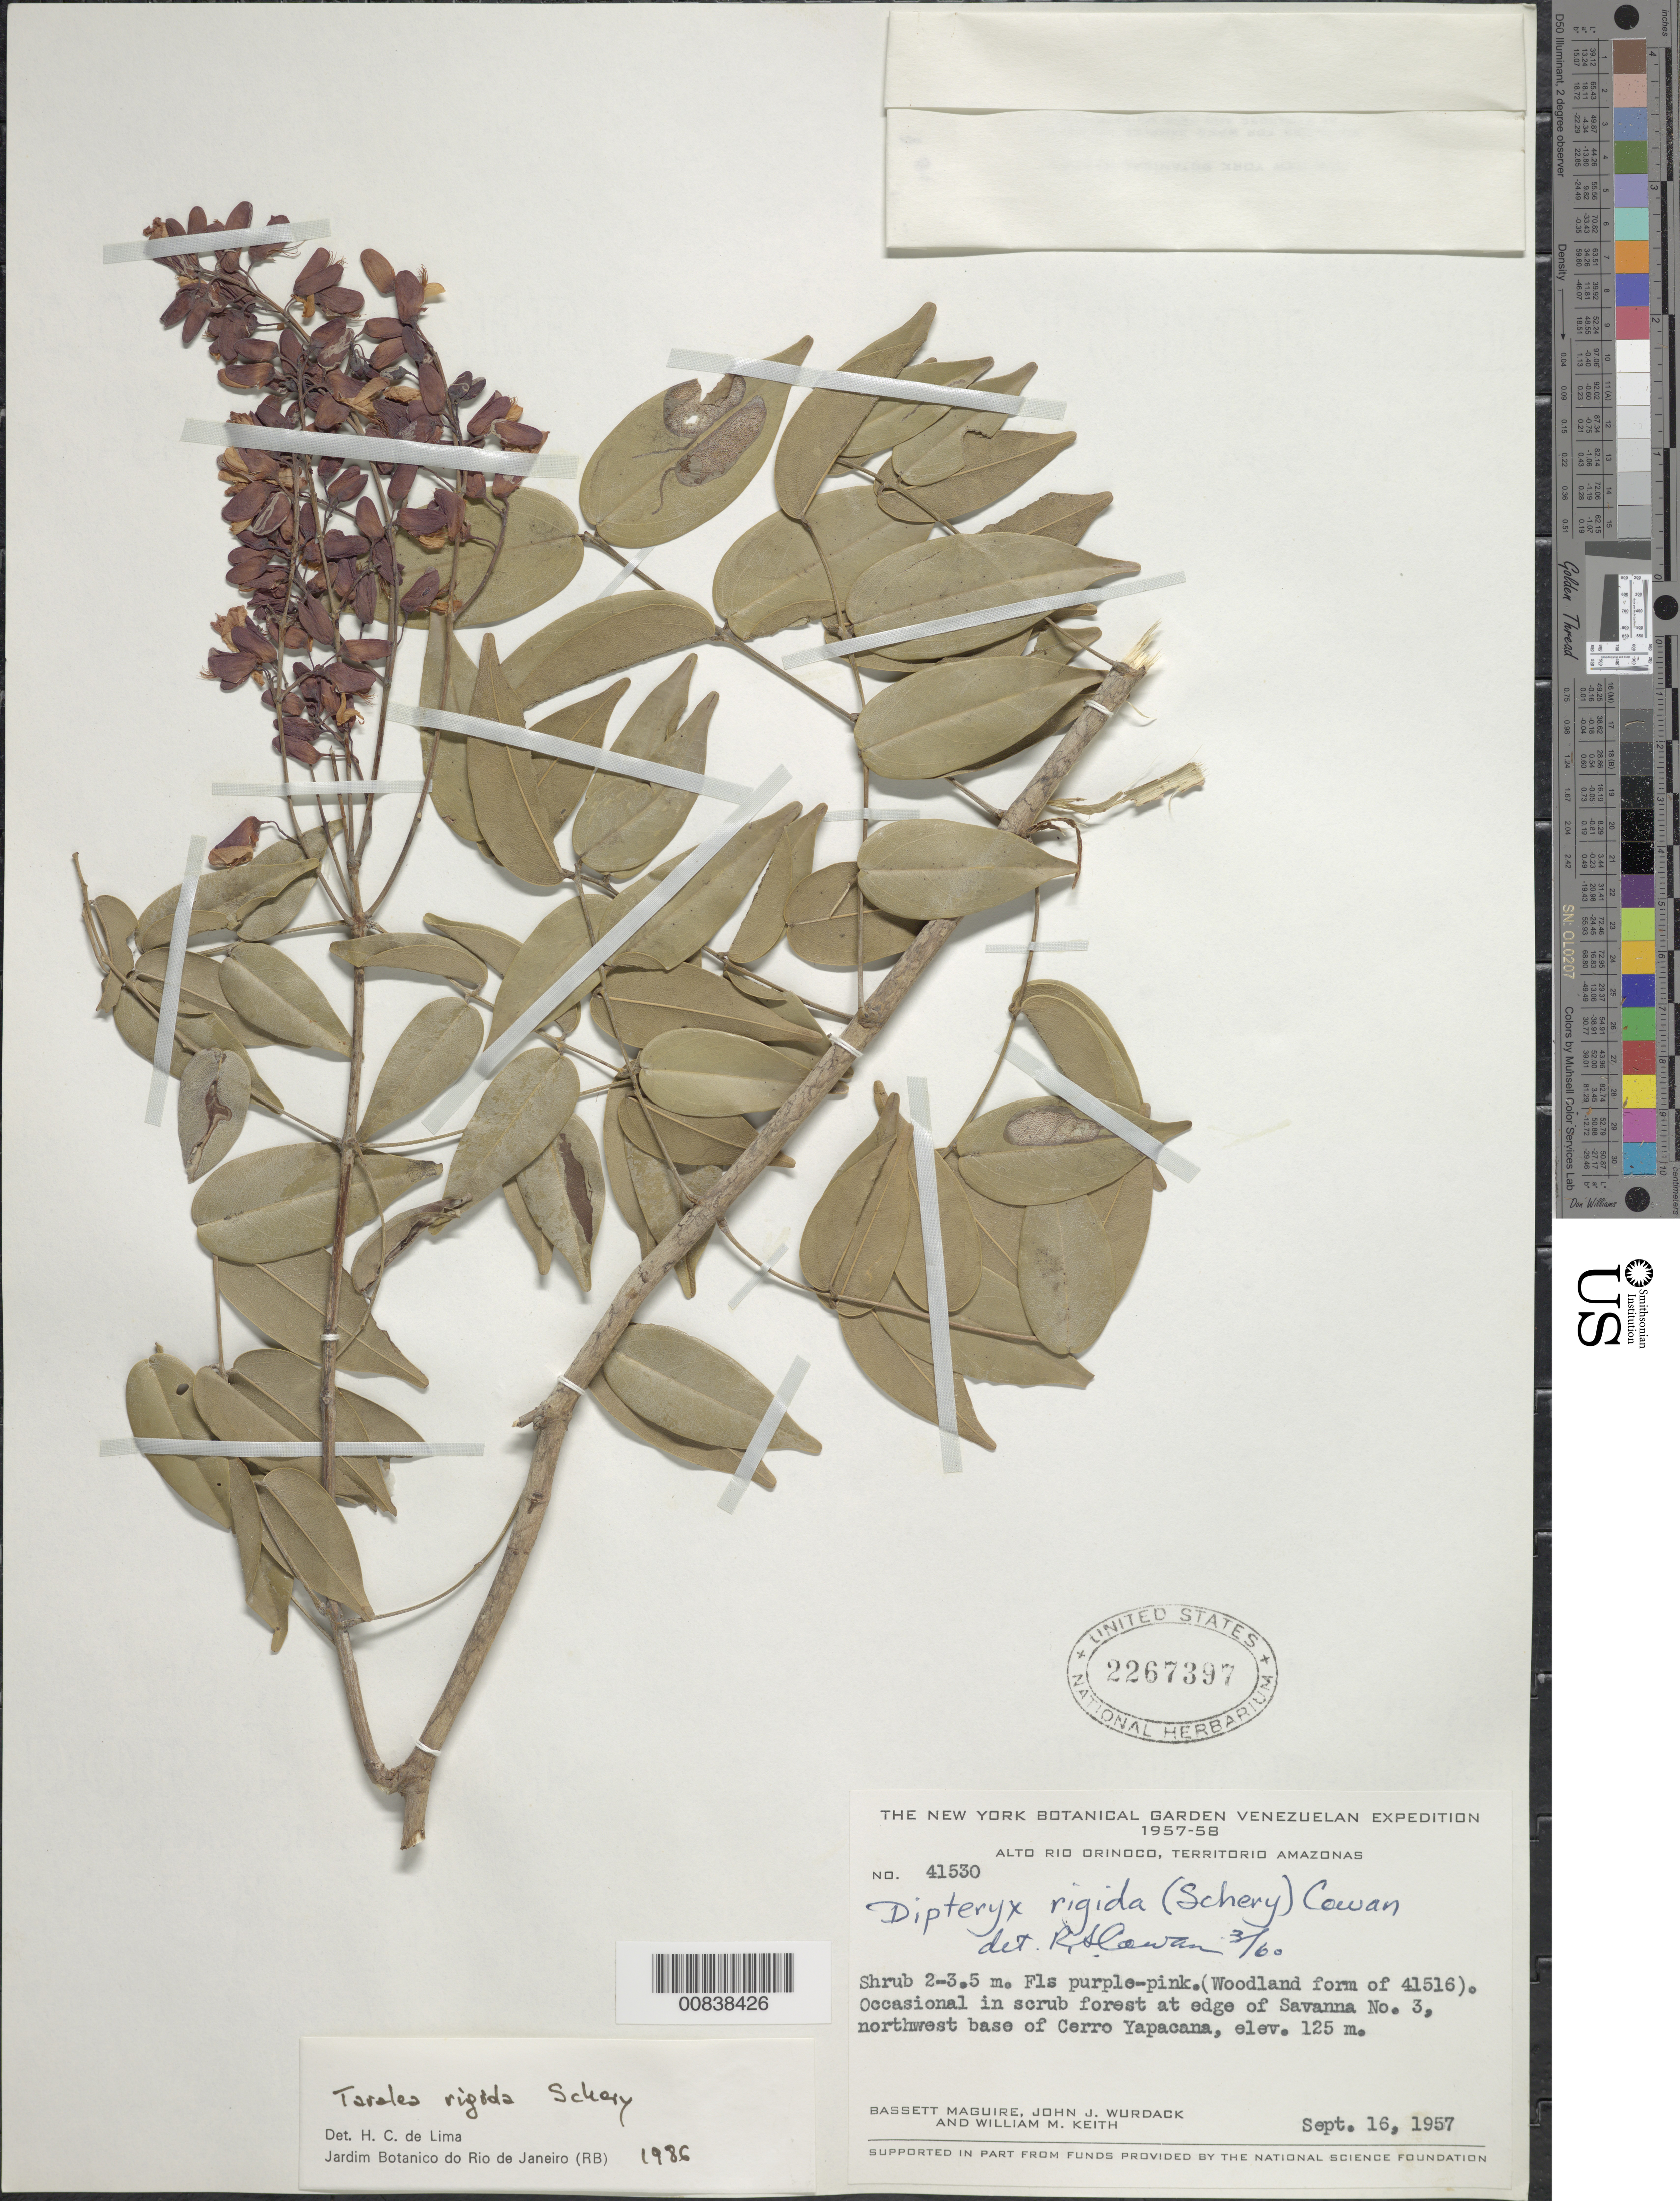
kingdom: Plantae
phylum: Tracheophyta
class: Magnoliopsida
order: Fabales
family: Fabaceae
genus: Taralea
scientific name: Taralea rigida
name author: Schery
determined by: Lima, H. C. de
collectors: B. Maguire, J. J. Wurdack & W. Keith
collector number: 41530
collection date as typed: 16-Sep-57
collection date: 1957-09-16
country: Venezuela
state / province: Amazonas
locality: Alto Río Orinoco, Cerro Yapacána, NW base, Savanna III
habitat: Scrub forest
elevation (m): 125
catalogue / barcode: US 2267397